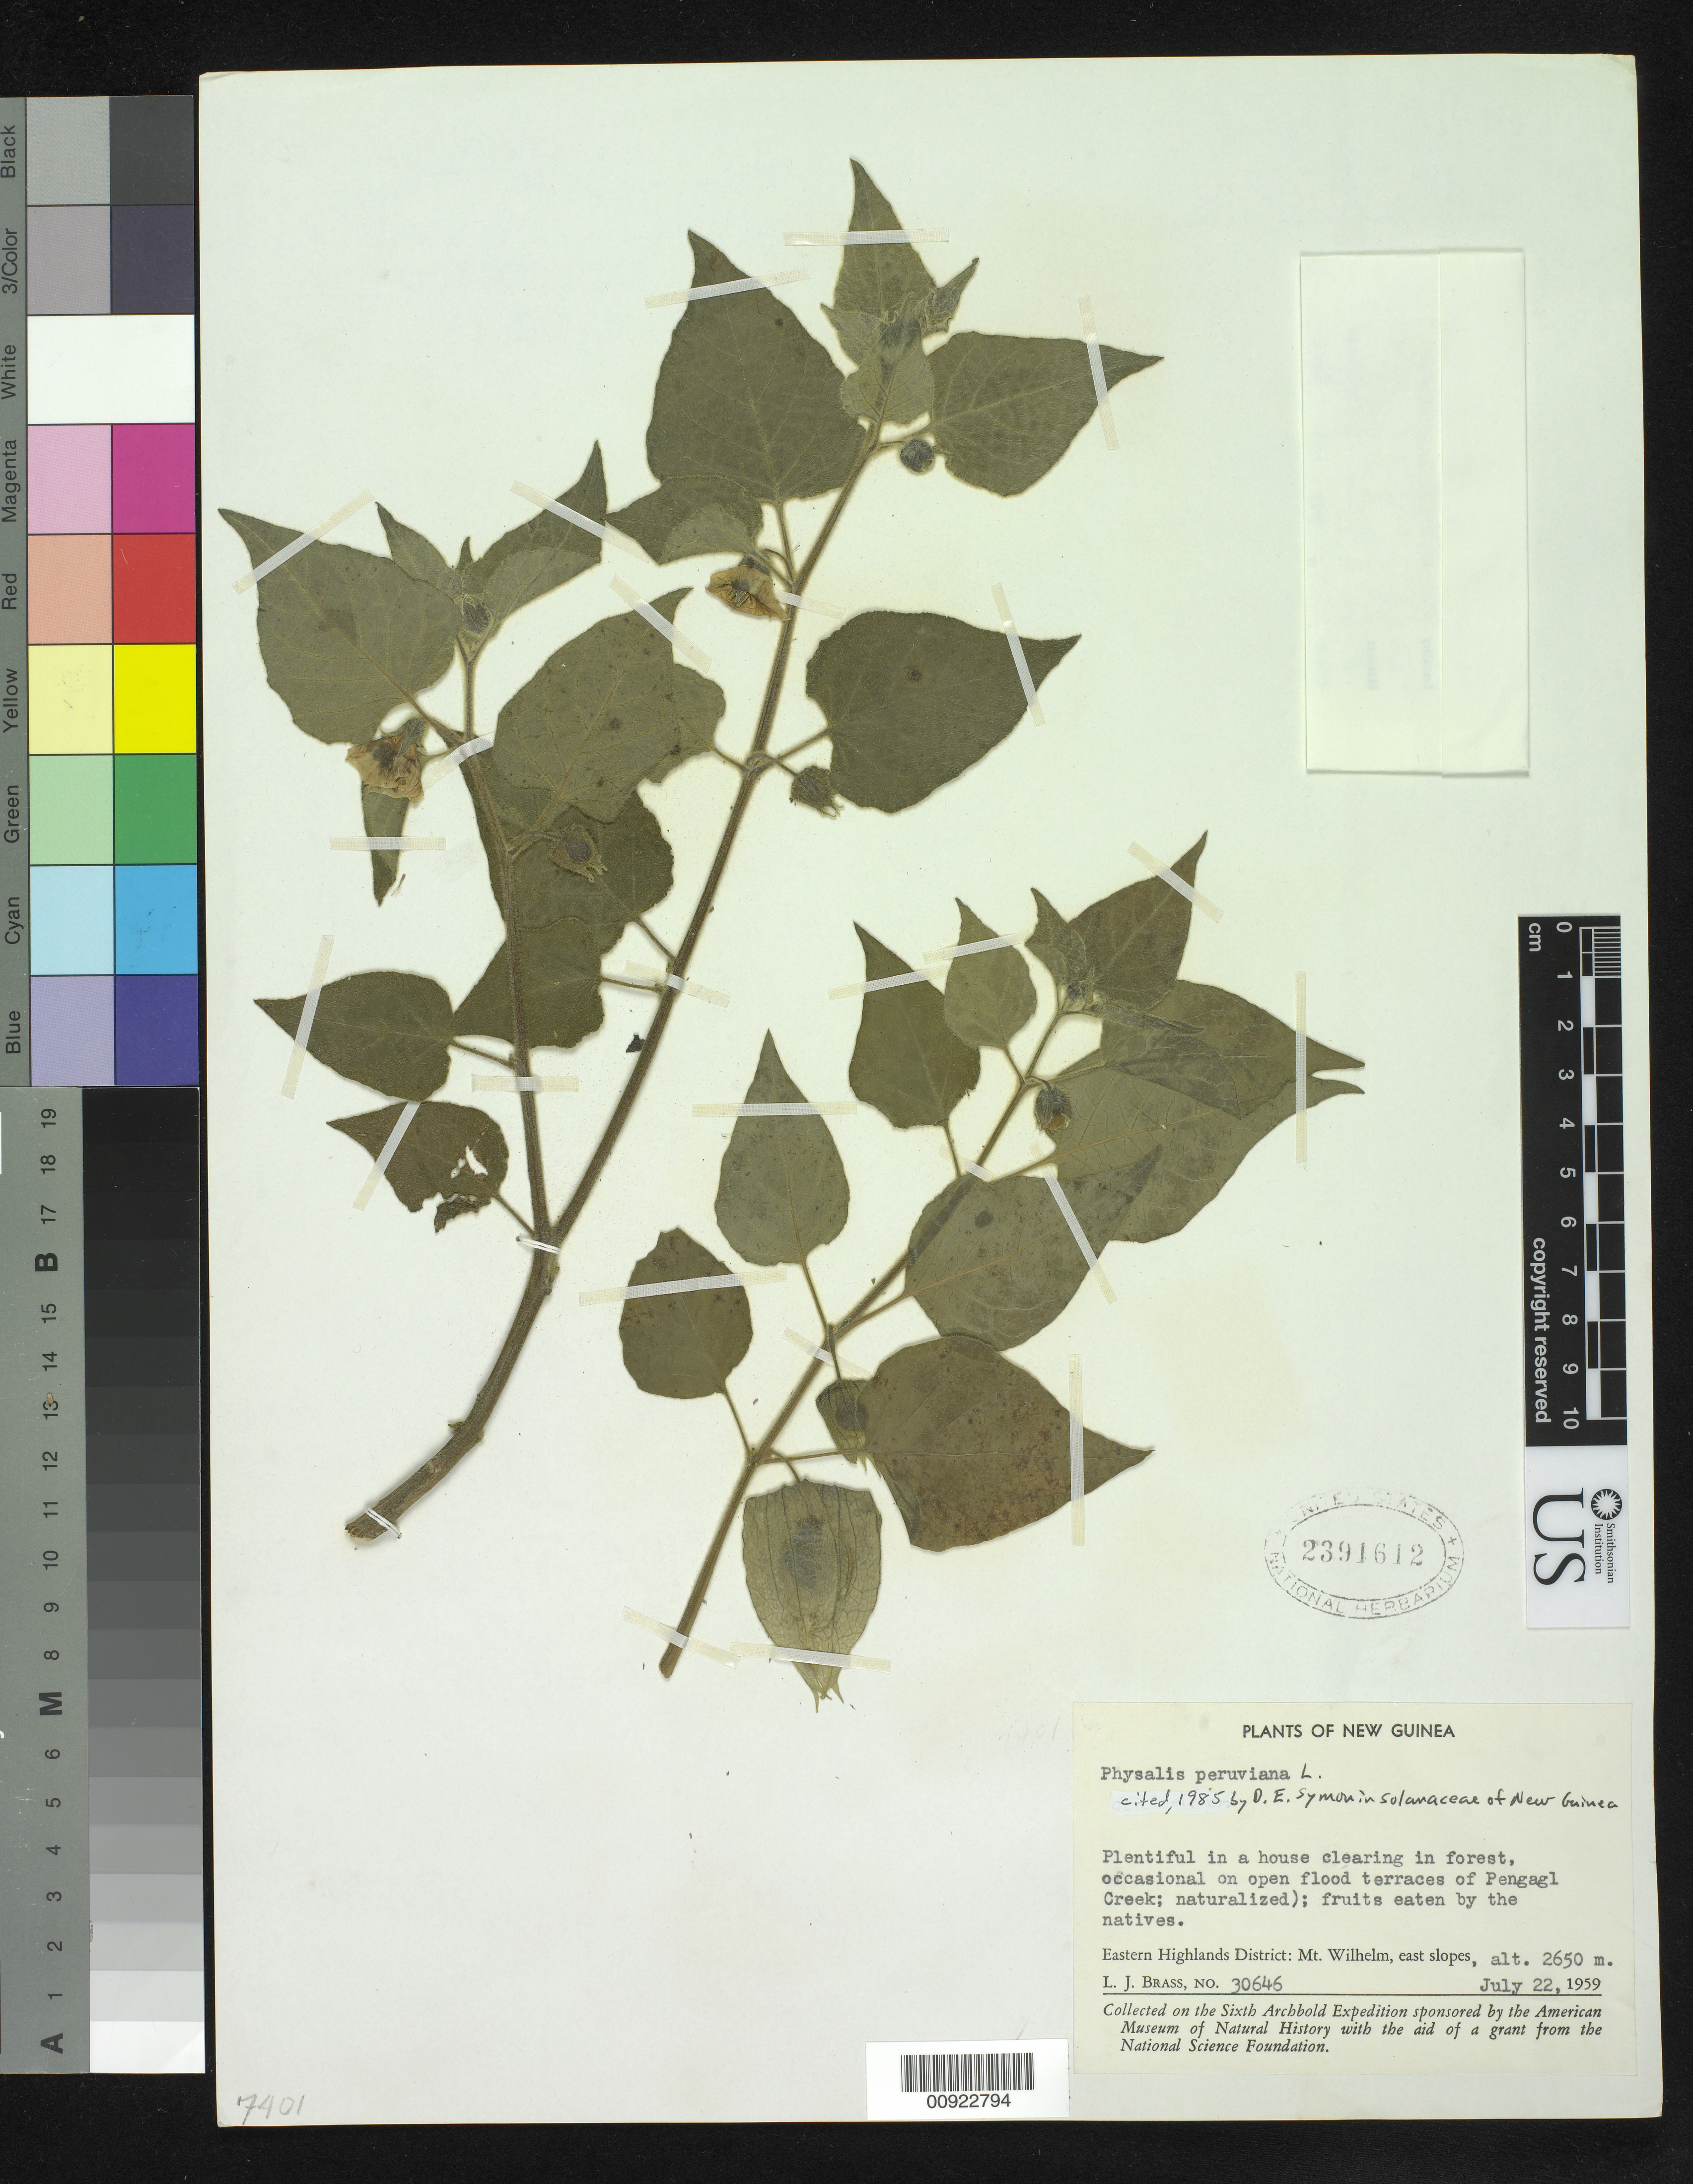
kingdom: Plantae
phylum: Tracheophyta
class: Magnoliopsida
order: Solanales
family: Solanaceae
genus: Physalis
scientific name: Physalis peruviana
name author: L.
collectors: L. J. Brass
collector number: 30646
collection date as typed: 22 Jul 1959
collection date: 1959-07-22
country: Papua New Guinea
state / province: Eastern Highlands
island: New Guinea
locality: Mt. Wilhelm, east slopes; occasional on open flood terraces of Pengagl Creek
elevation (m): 2650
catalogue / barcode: US 2391612